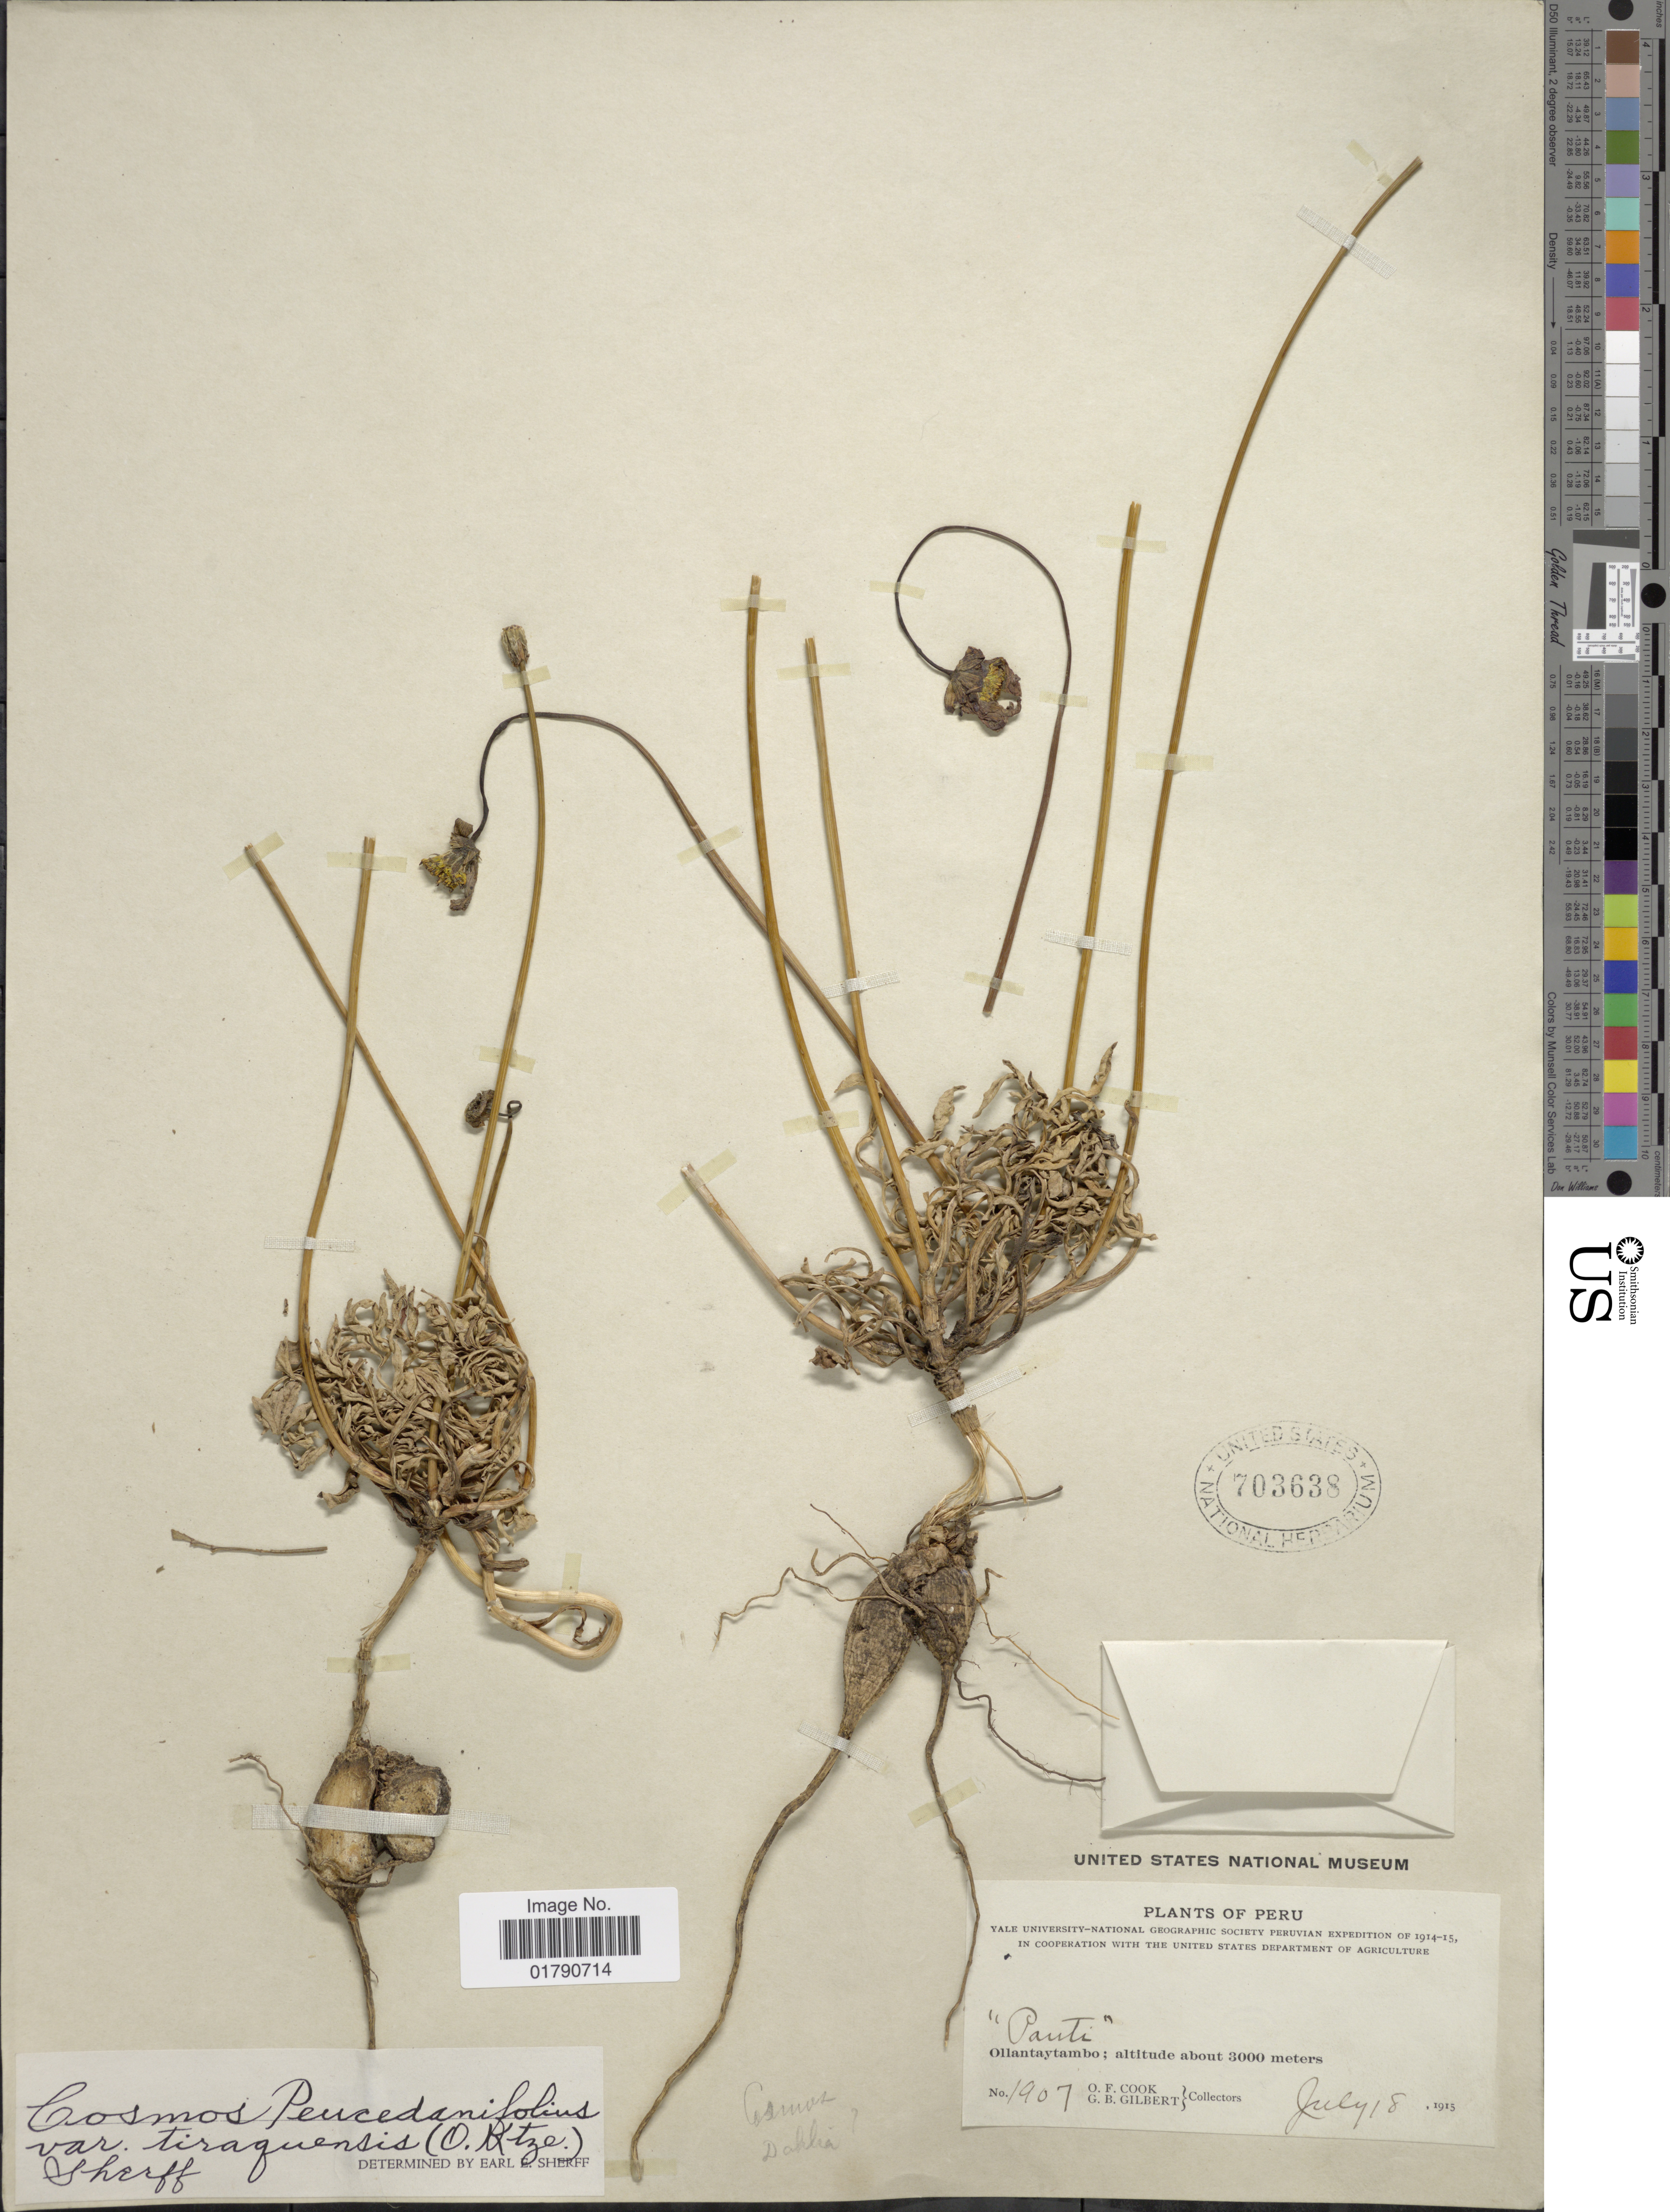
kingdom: Plantae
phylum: Tracheophyta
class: Magnoliopsida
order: Asterales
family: Asteraceae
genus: Cosmos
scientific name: Cosmos peucedanifolius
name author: Wedd.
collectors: O. F. Cook & G. B. Gilbert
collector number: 1907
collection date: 1915-07-18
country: Peru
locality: Ollantaytambo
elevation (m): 3000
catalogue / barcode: US 703638